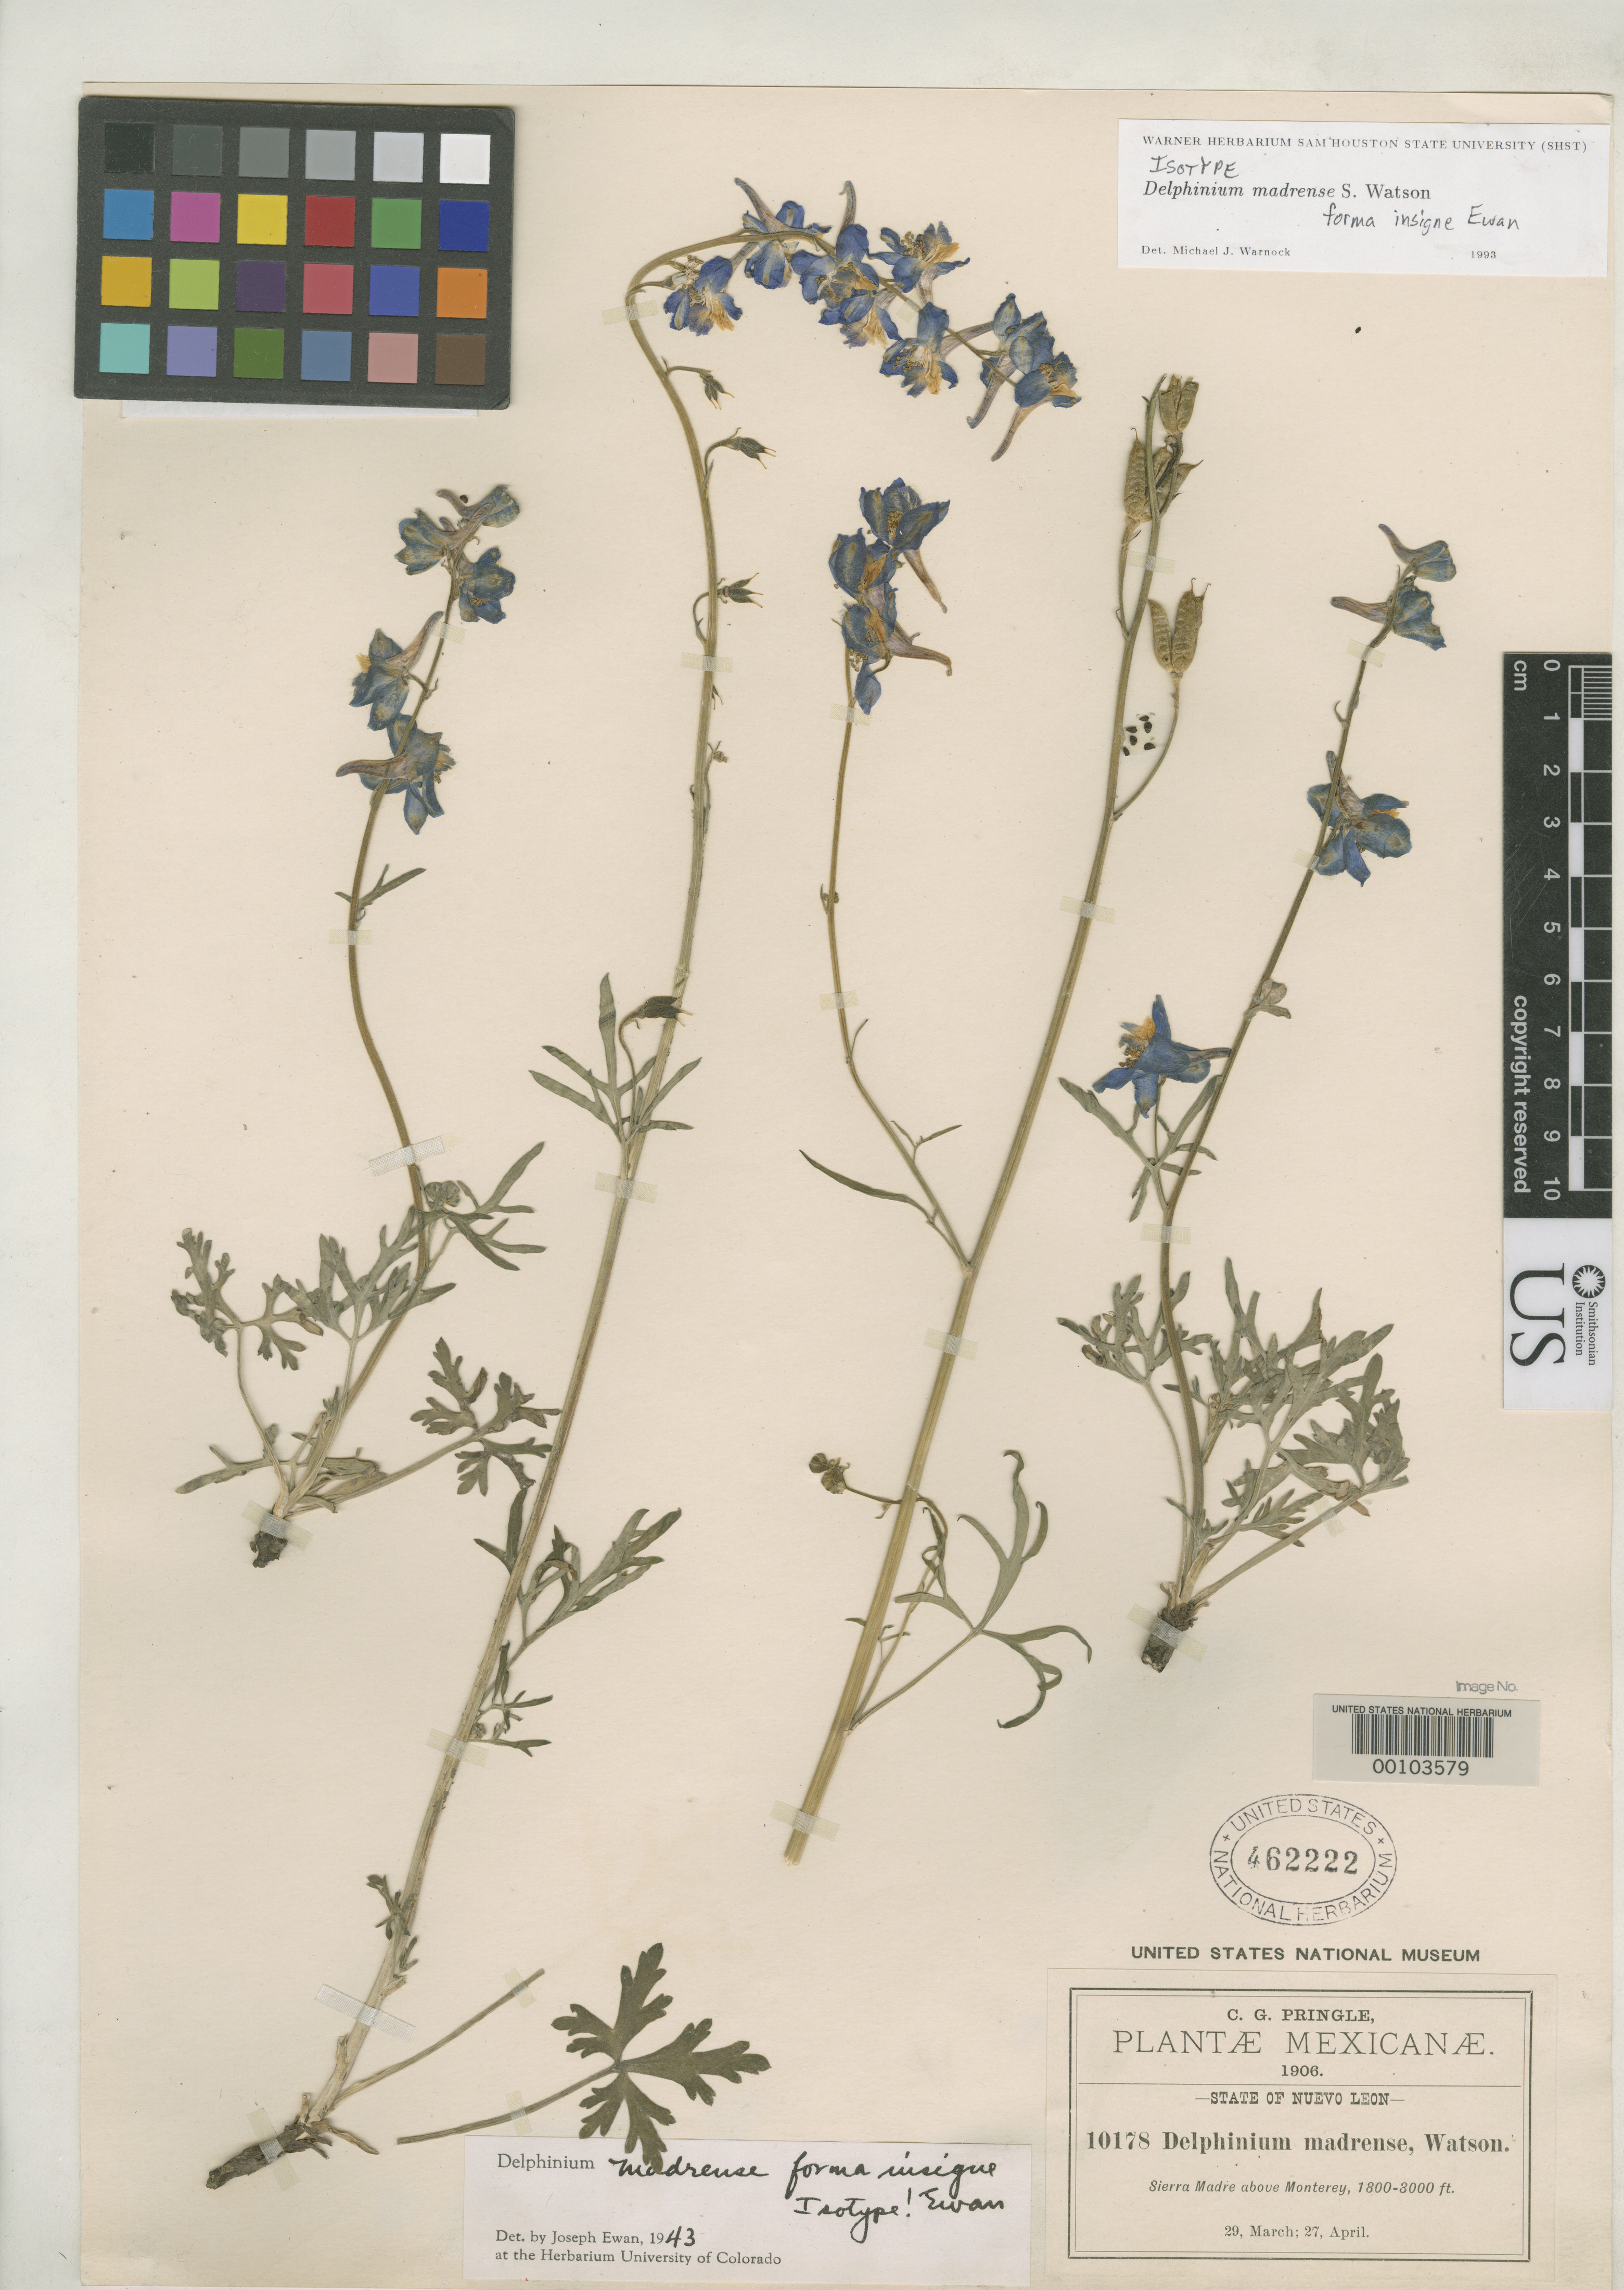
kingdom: Plantae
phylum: Tracheophyta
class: Magnoliopsida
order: Ranunculales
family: Ranunculaceae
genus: Delphinium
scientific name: Delphinium madrense f. insigne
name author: Ewan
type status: Isotype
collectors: C. G. Pringle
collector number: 10178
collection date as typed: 29 Mar 1906 and 27 Apr 1906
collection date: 1906-03-29,1906-04-27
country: Mexico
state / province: Nuevo León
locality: Sierra Madre above Monterrey; alt. 1800-3000 ft.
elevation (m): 549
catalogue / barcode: US 462222